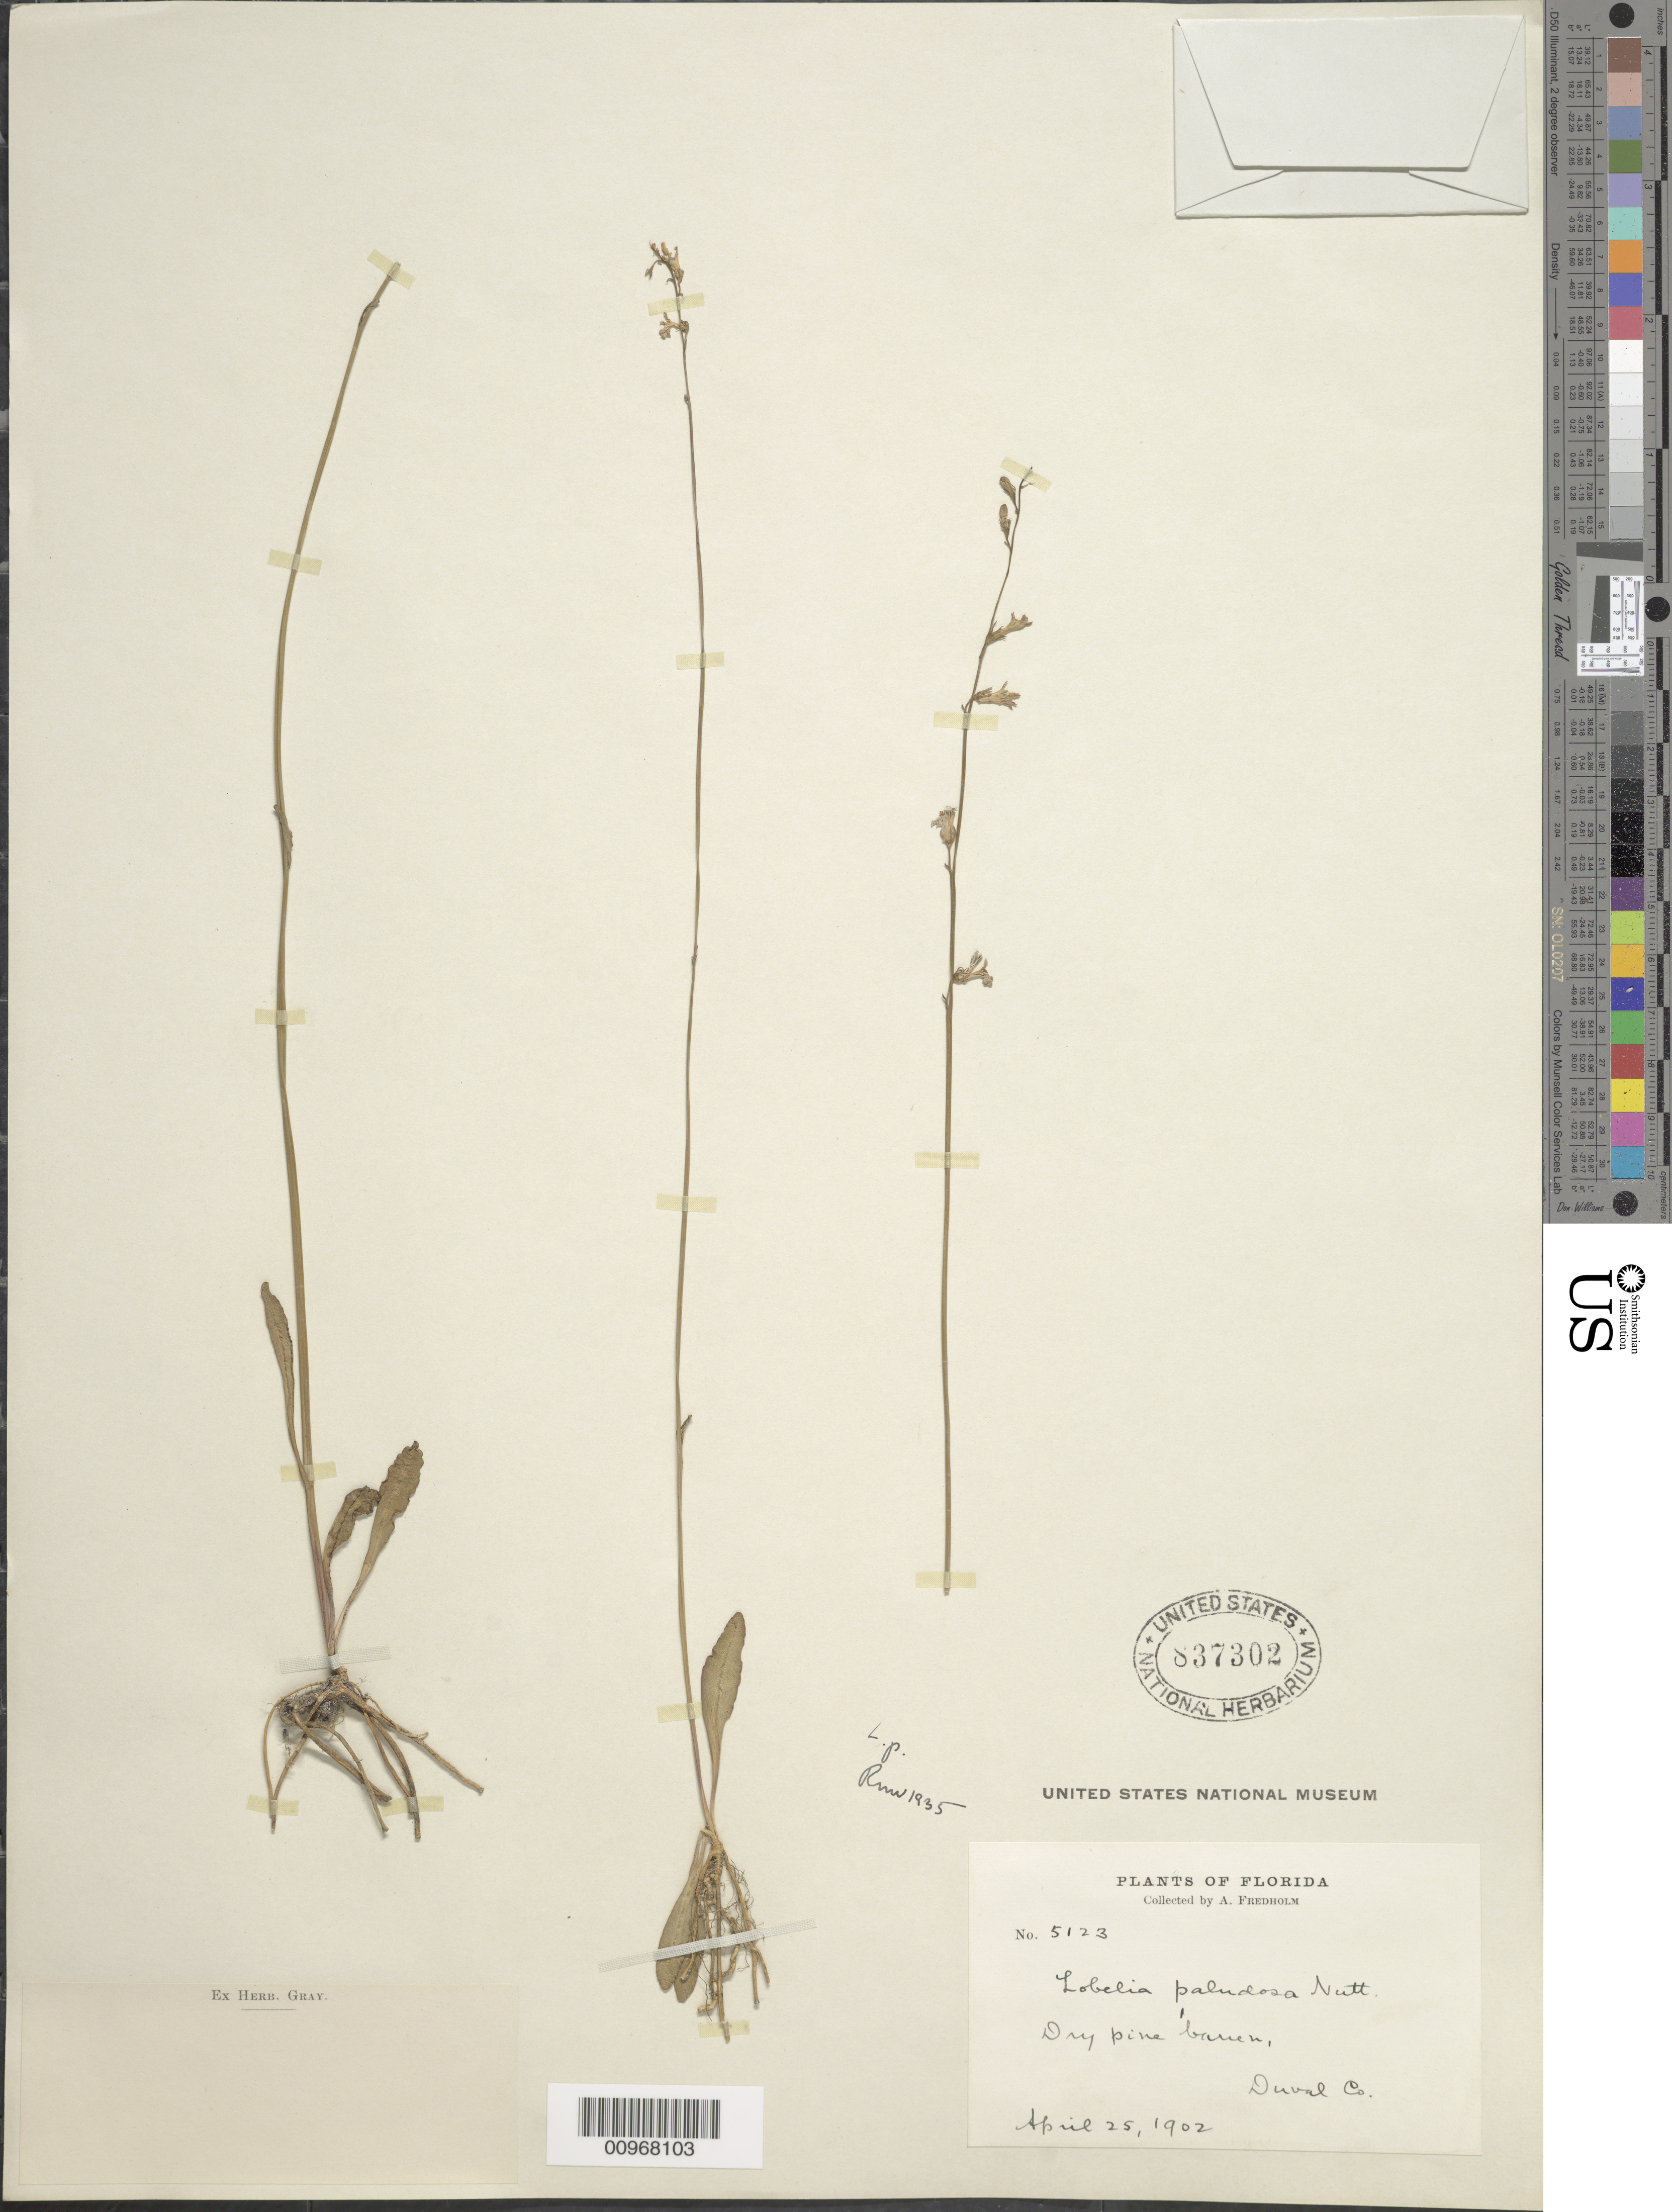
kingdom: Plantae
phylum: Tracheophyta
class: Magnoliopsida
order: Asterales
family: Campanulaceae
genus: Lobelia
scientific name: Lobelia paludosa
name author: Nutt.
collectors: A. J. Fredholm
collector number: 5123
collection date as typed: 25 Apr 1902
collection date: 1902-04-25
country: United States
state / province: Florida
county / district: Duval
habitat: dry pine barren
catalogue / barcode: US 837302